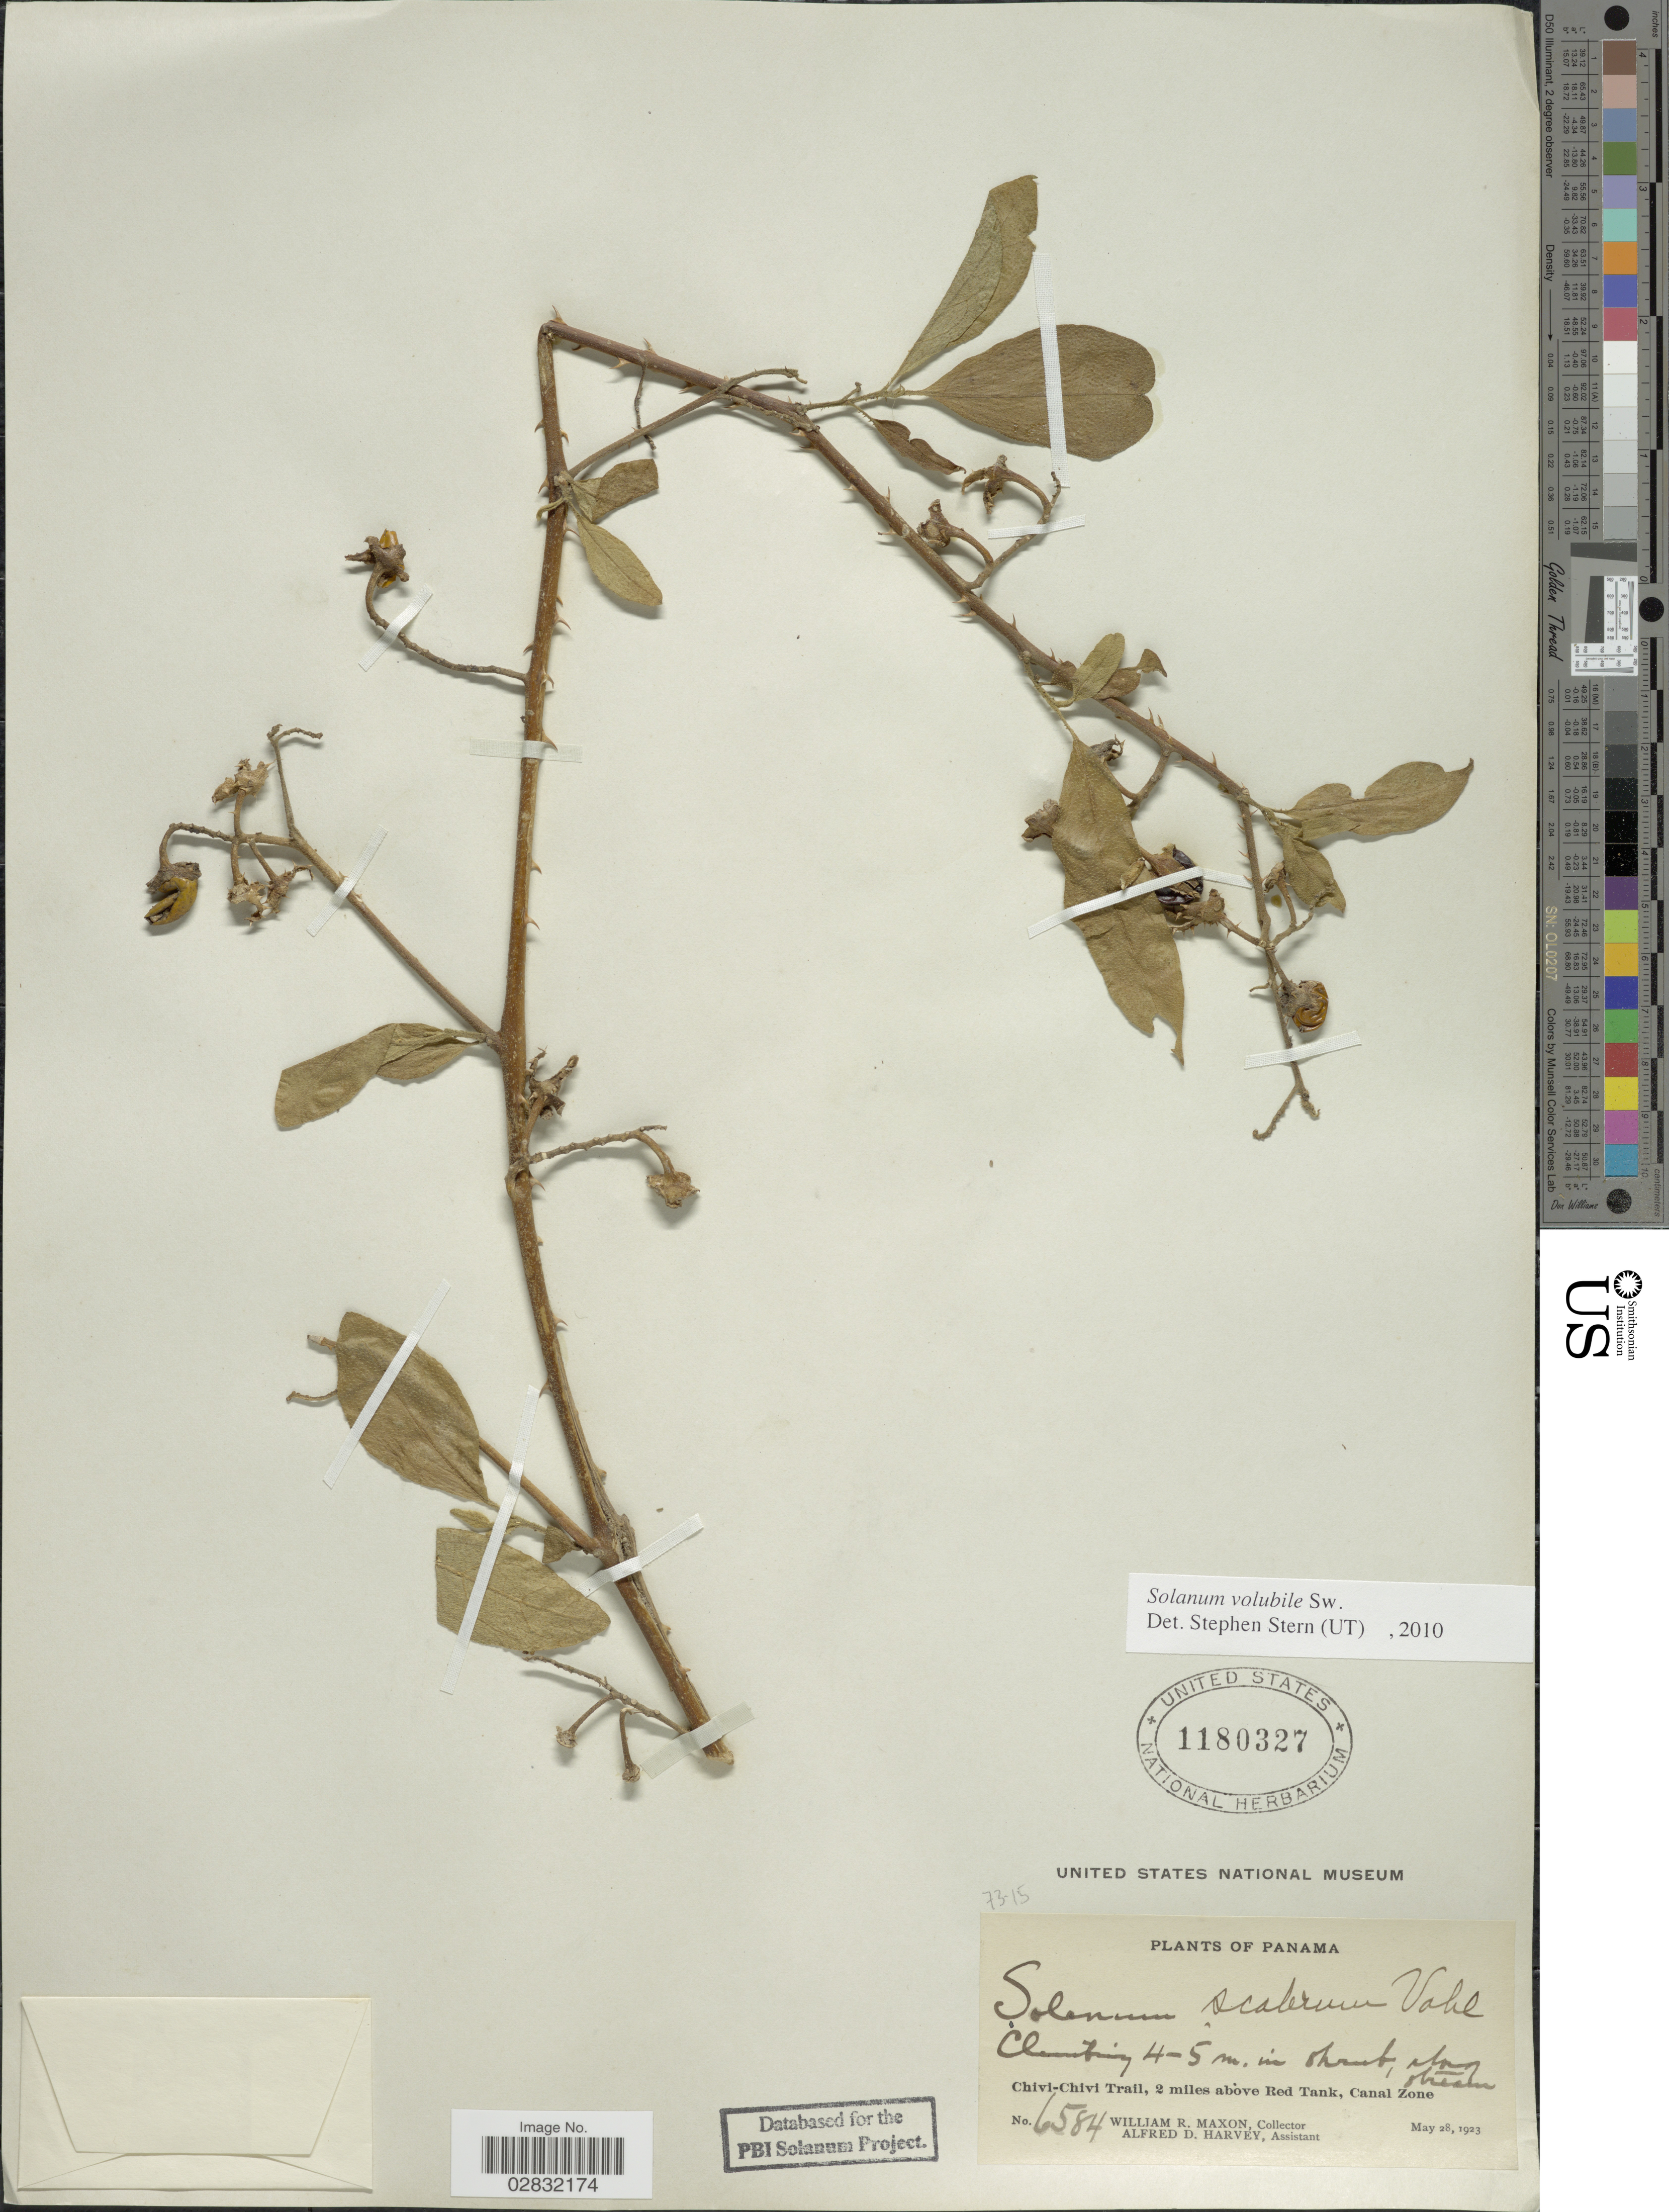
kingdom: Plantae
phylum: Tracheophyta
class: Magnoliopsida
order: Solanales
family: Solanaceae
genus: Solanum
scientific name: Solanum volubile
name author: Sw.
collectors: W. R. Maxon & A. D. Harvey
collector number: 6584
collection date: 1923-05-28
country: Panama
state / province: Colón / Panamá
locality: Chivi-Chivi Trail, 2 miles above Red Tank, Canal Zone.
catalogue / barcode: US 1180327